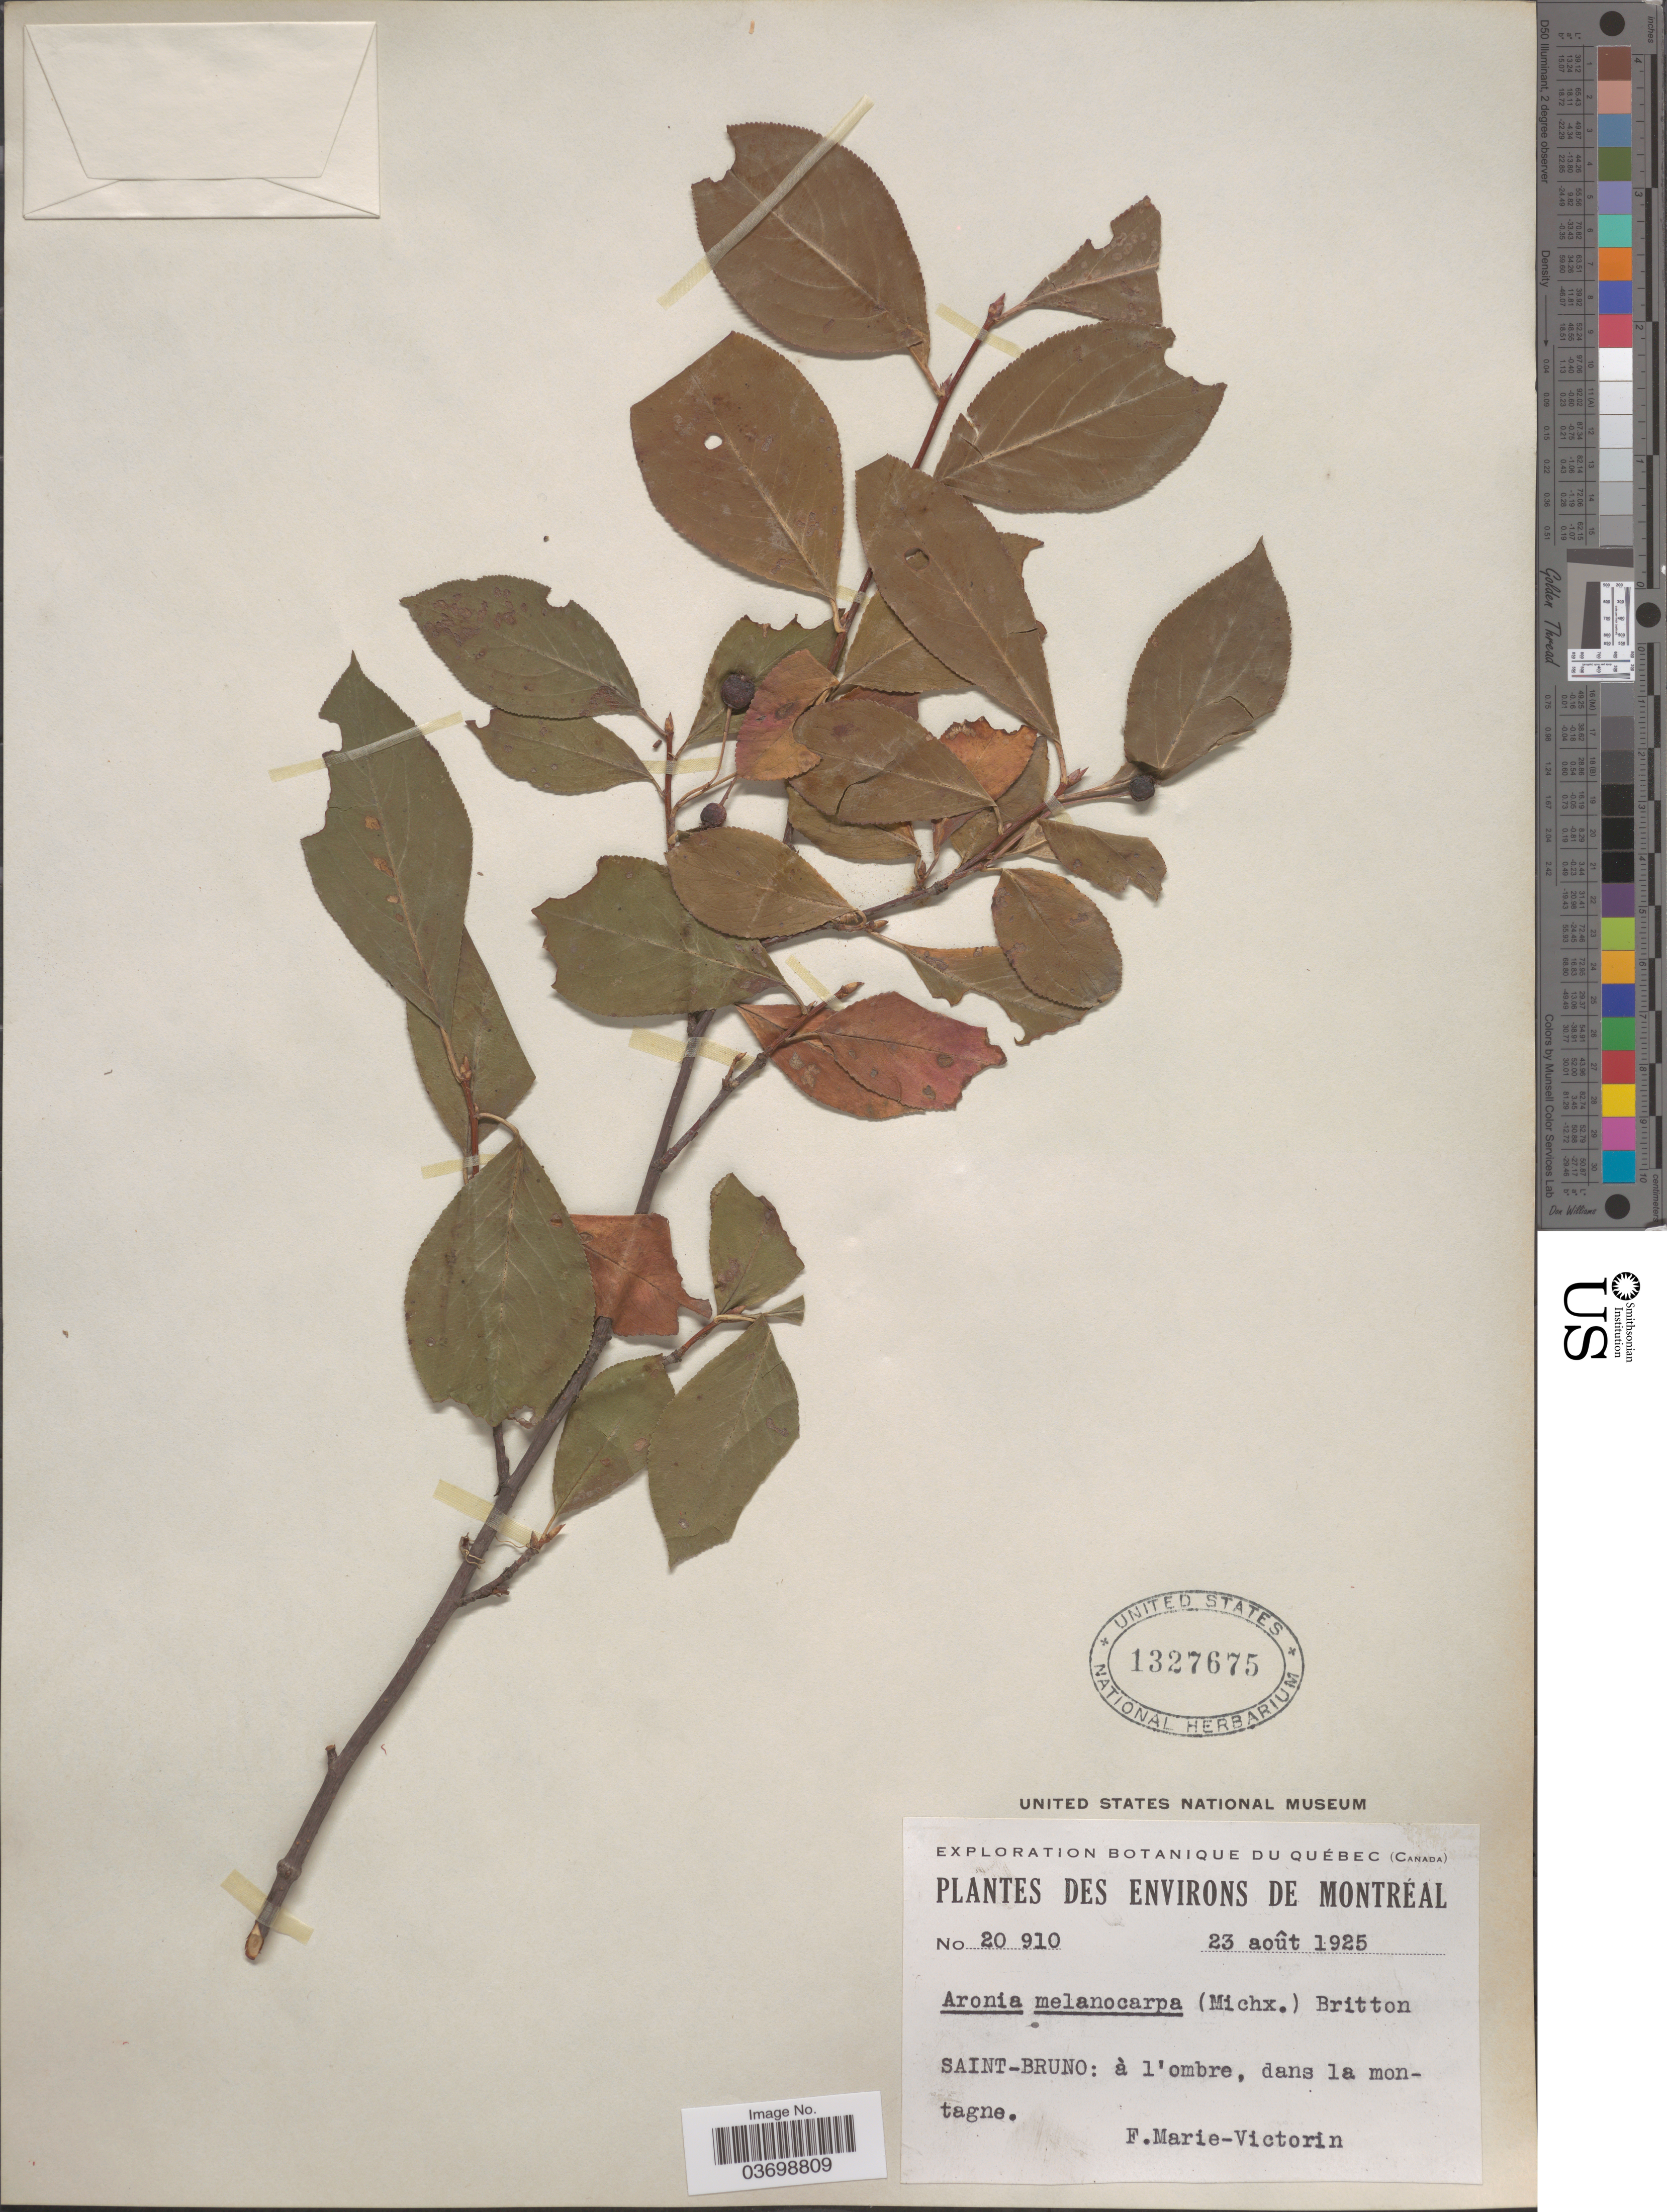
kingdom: Plantae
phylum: Tracheophyta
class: Magnoliopsida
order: Rosales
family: Rosaceae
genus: Aronia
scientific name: Aronia melanocarpa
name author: (Michx.) Elliott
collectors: F. Marie-Victorin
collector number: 20 910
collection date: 1925-08-23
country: Canada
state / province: Quebec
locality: Environs de Montréal, Saint-Bruno: à l'ombre, dans la montagne.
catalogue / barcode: US 1327675